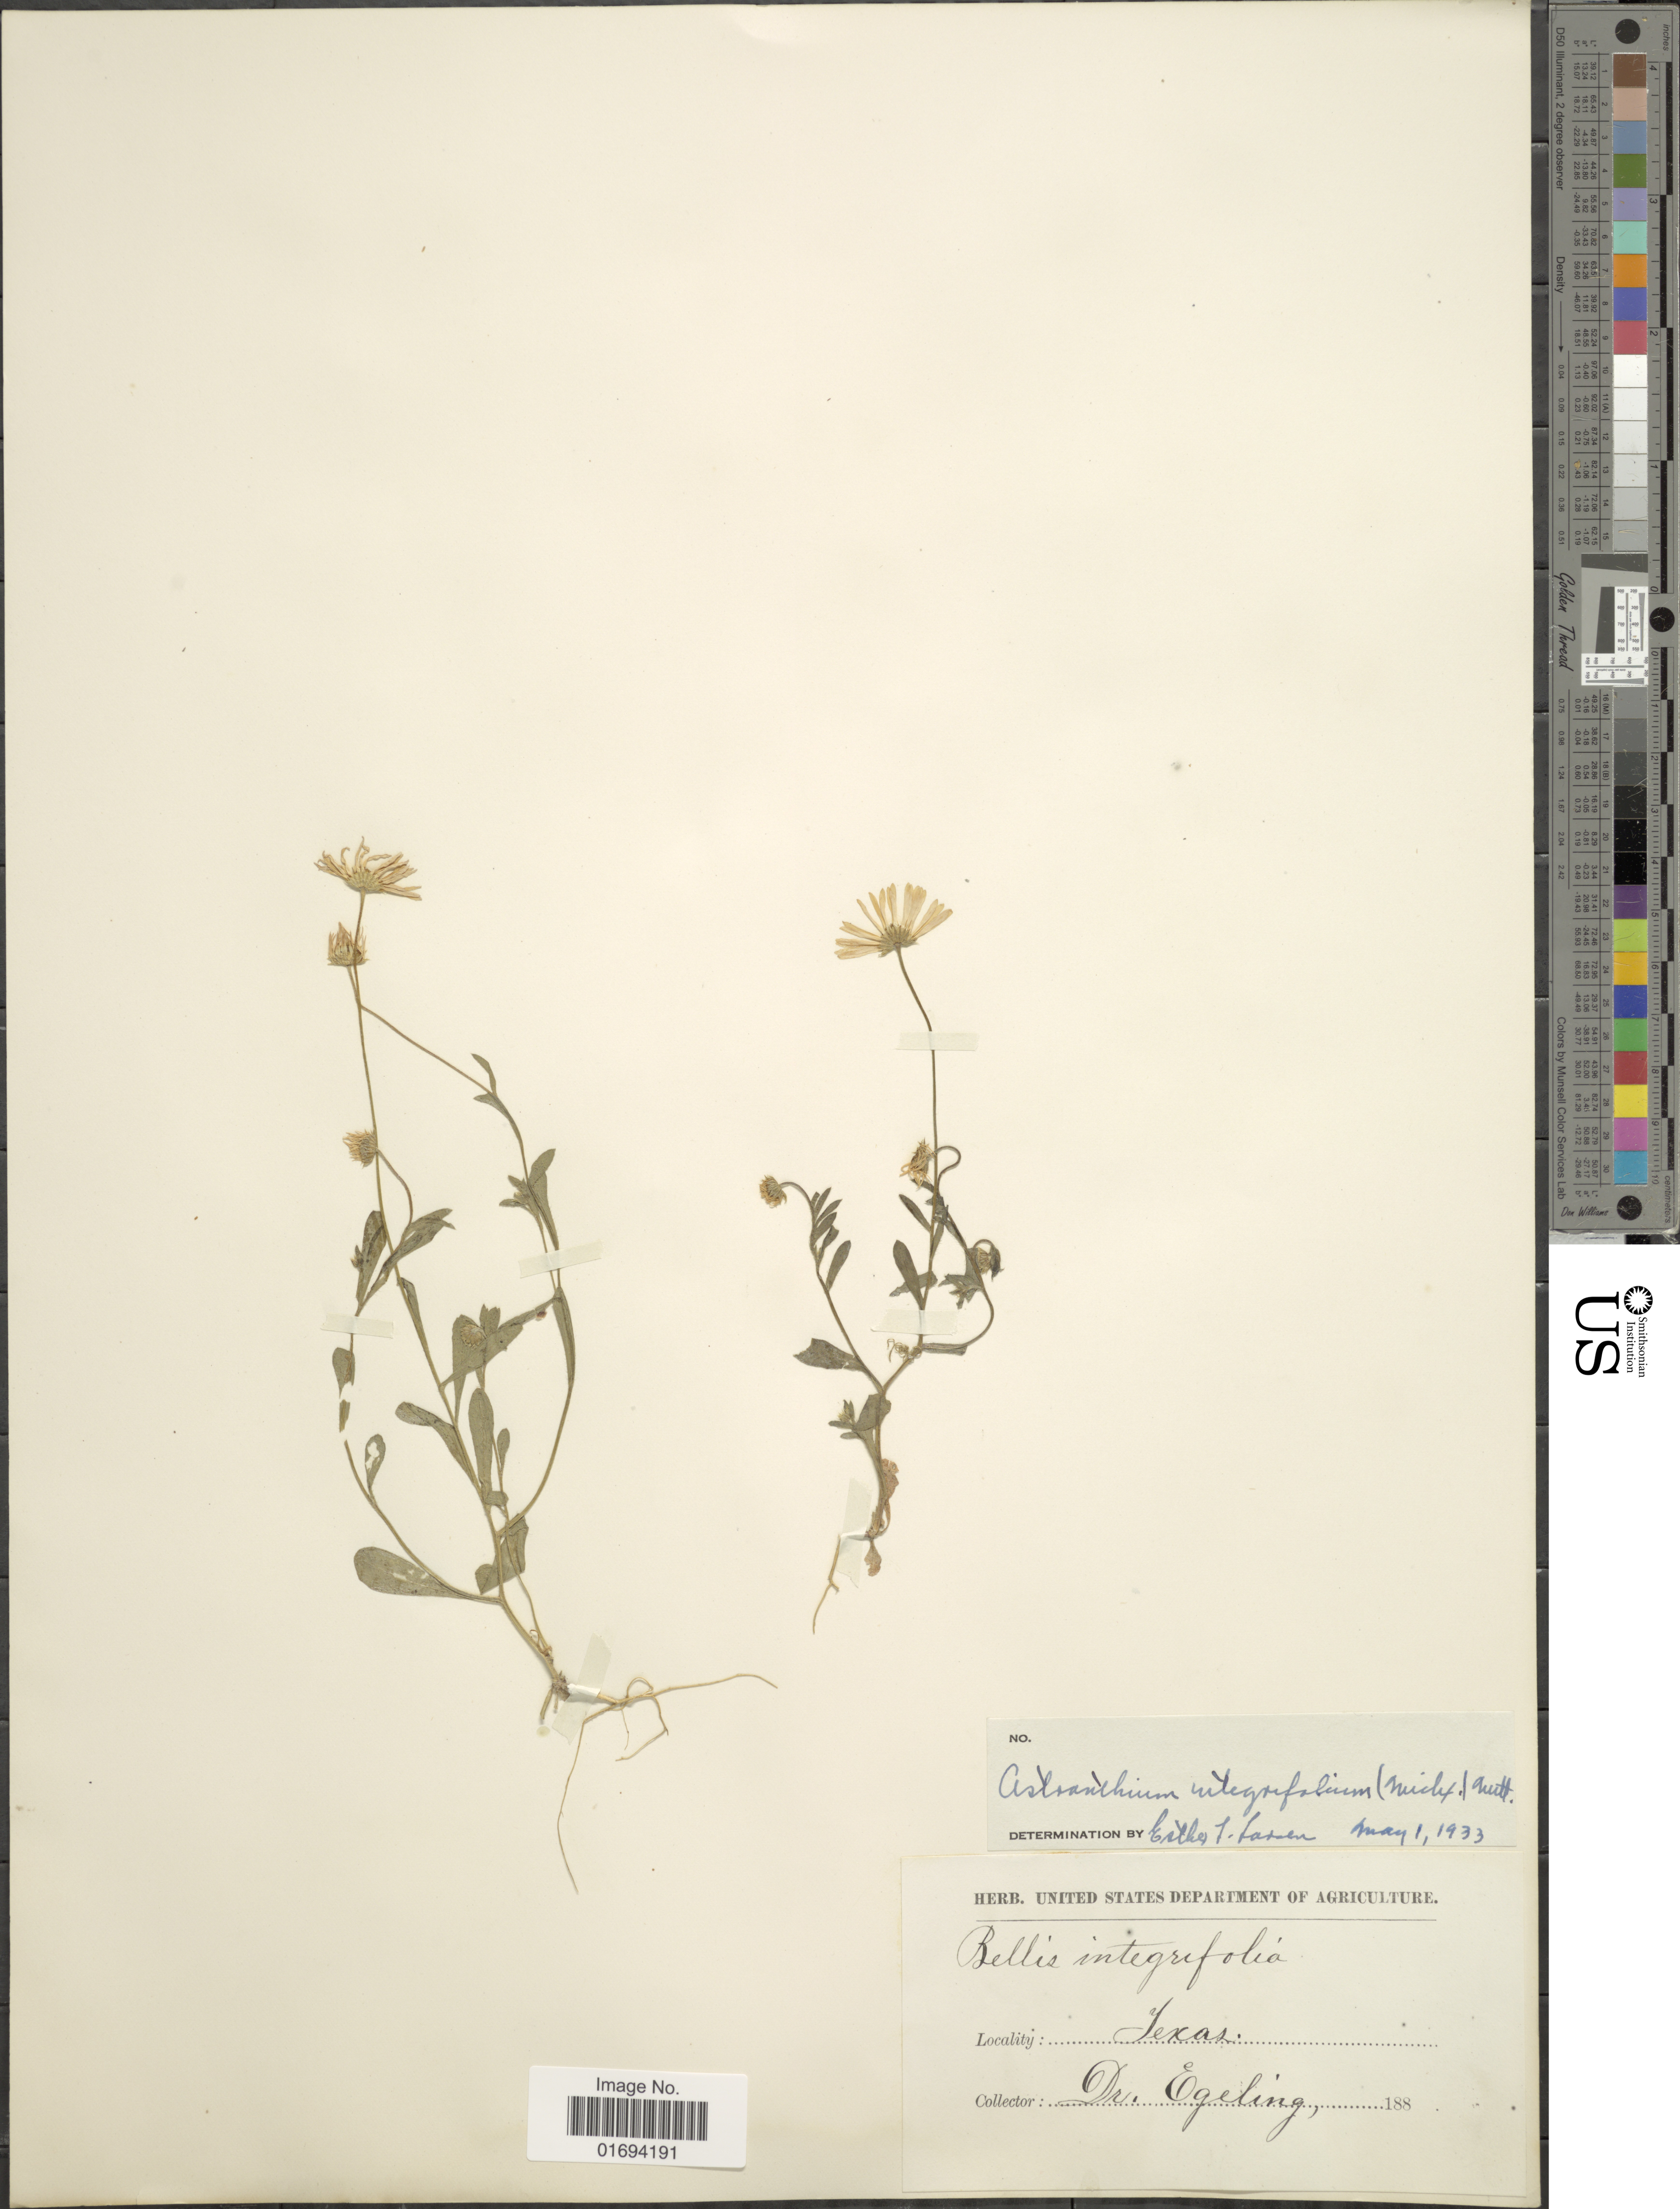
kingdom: Plantae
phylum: Tracheophyta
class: Magnoliopsida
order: Asterales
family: Asteraceae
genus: Astranthium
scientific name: Astranthium integrifolium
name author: (Michx.) Nutt.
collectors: B. Egeling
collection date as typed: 188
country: United States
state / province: Texas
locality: Texas